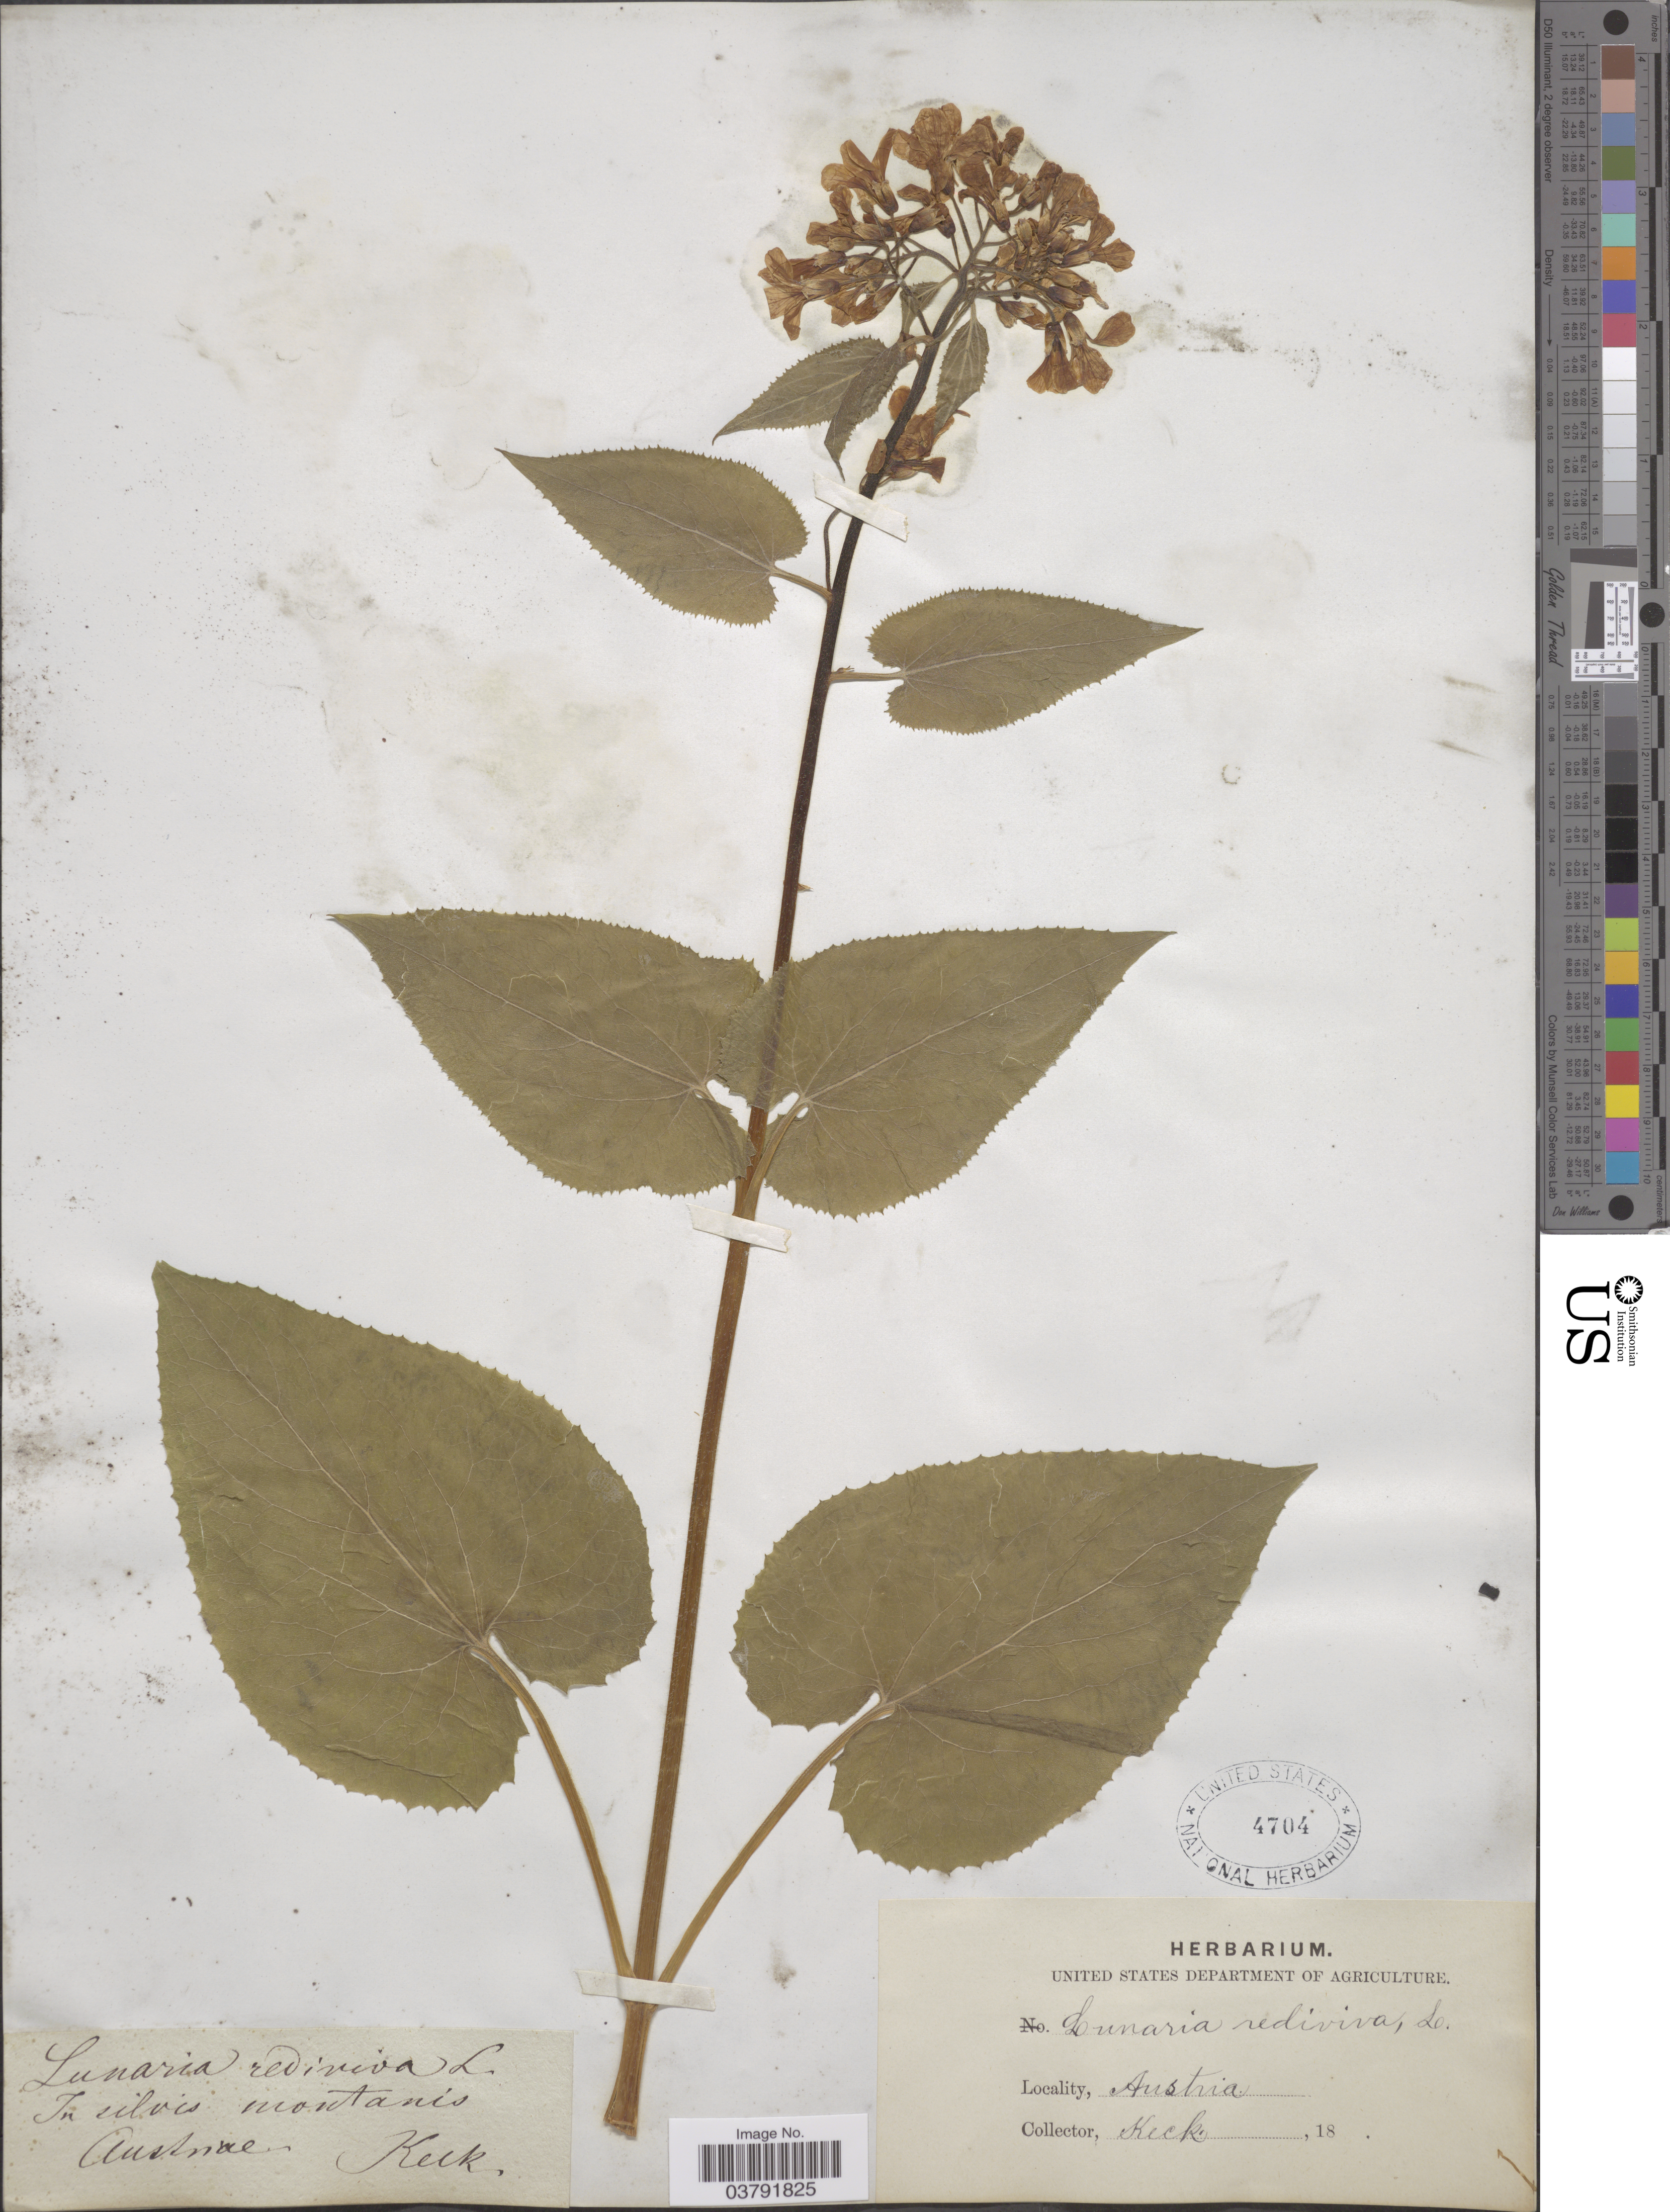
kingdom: Plantae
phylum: Tracheophyta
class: Magnoliopsida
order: Brassicales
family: Brassicaceae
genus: Lunaria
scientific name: Lunaria rediviva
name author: L.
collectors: -- Keck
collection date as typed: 18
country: Austria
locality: In silvis montanis Austriae.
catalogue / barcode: US 4704